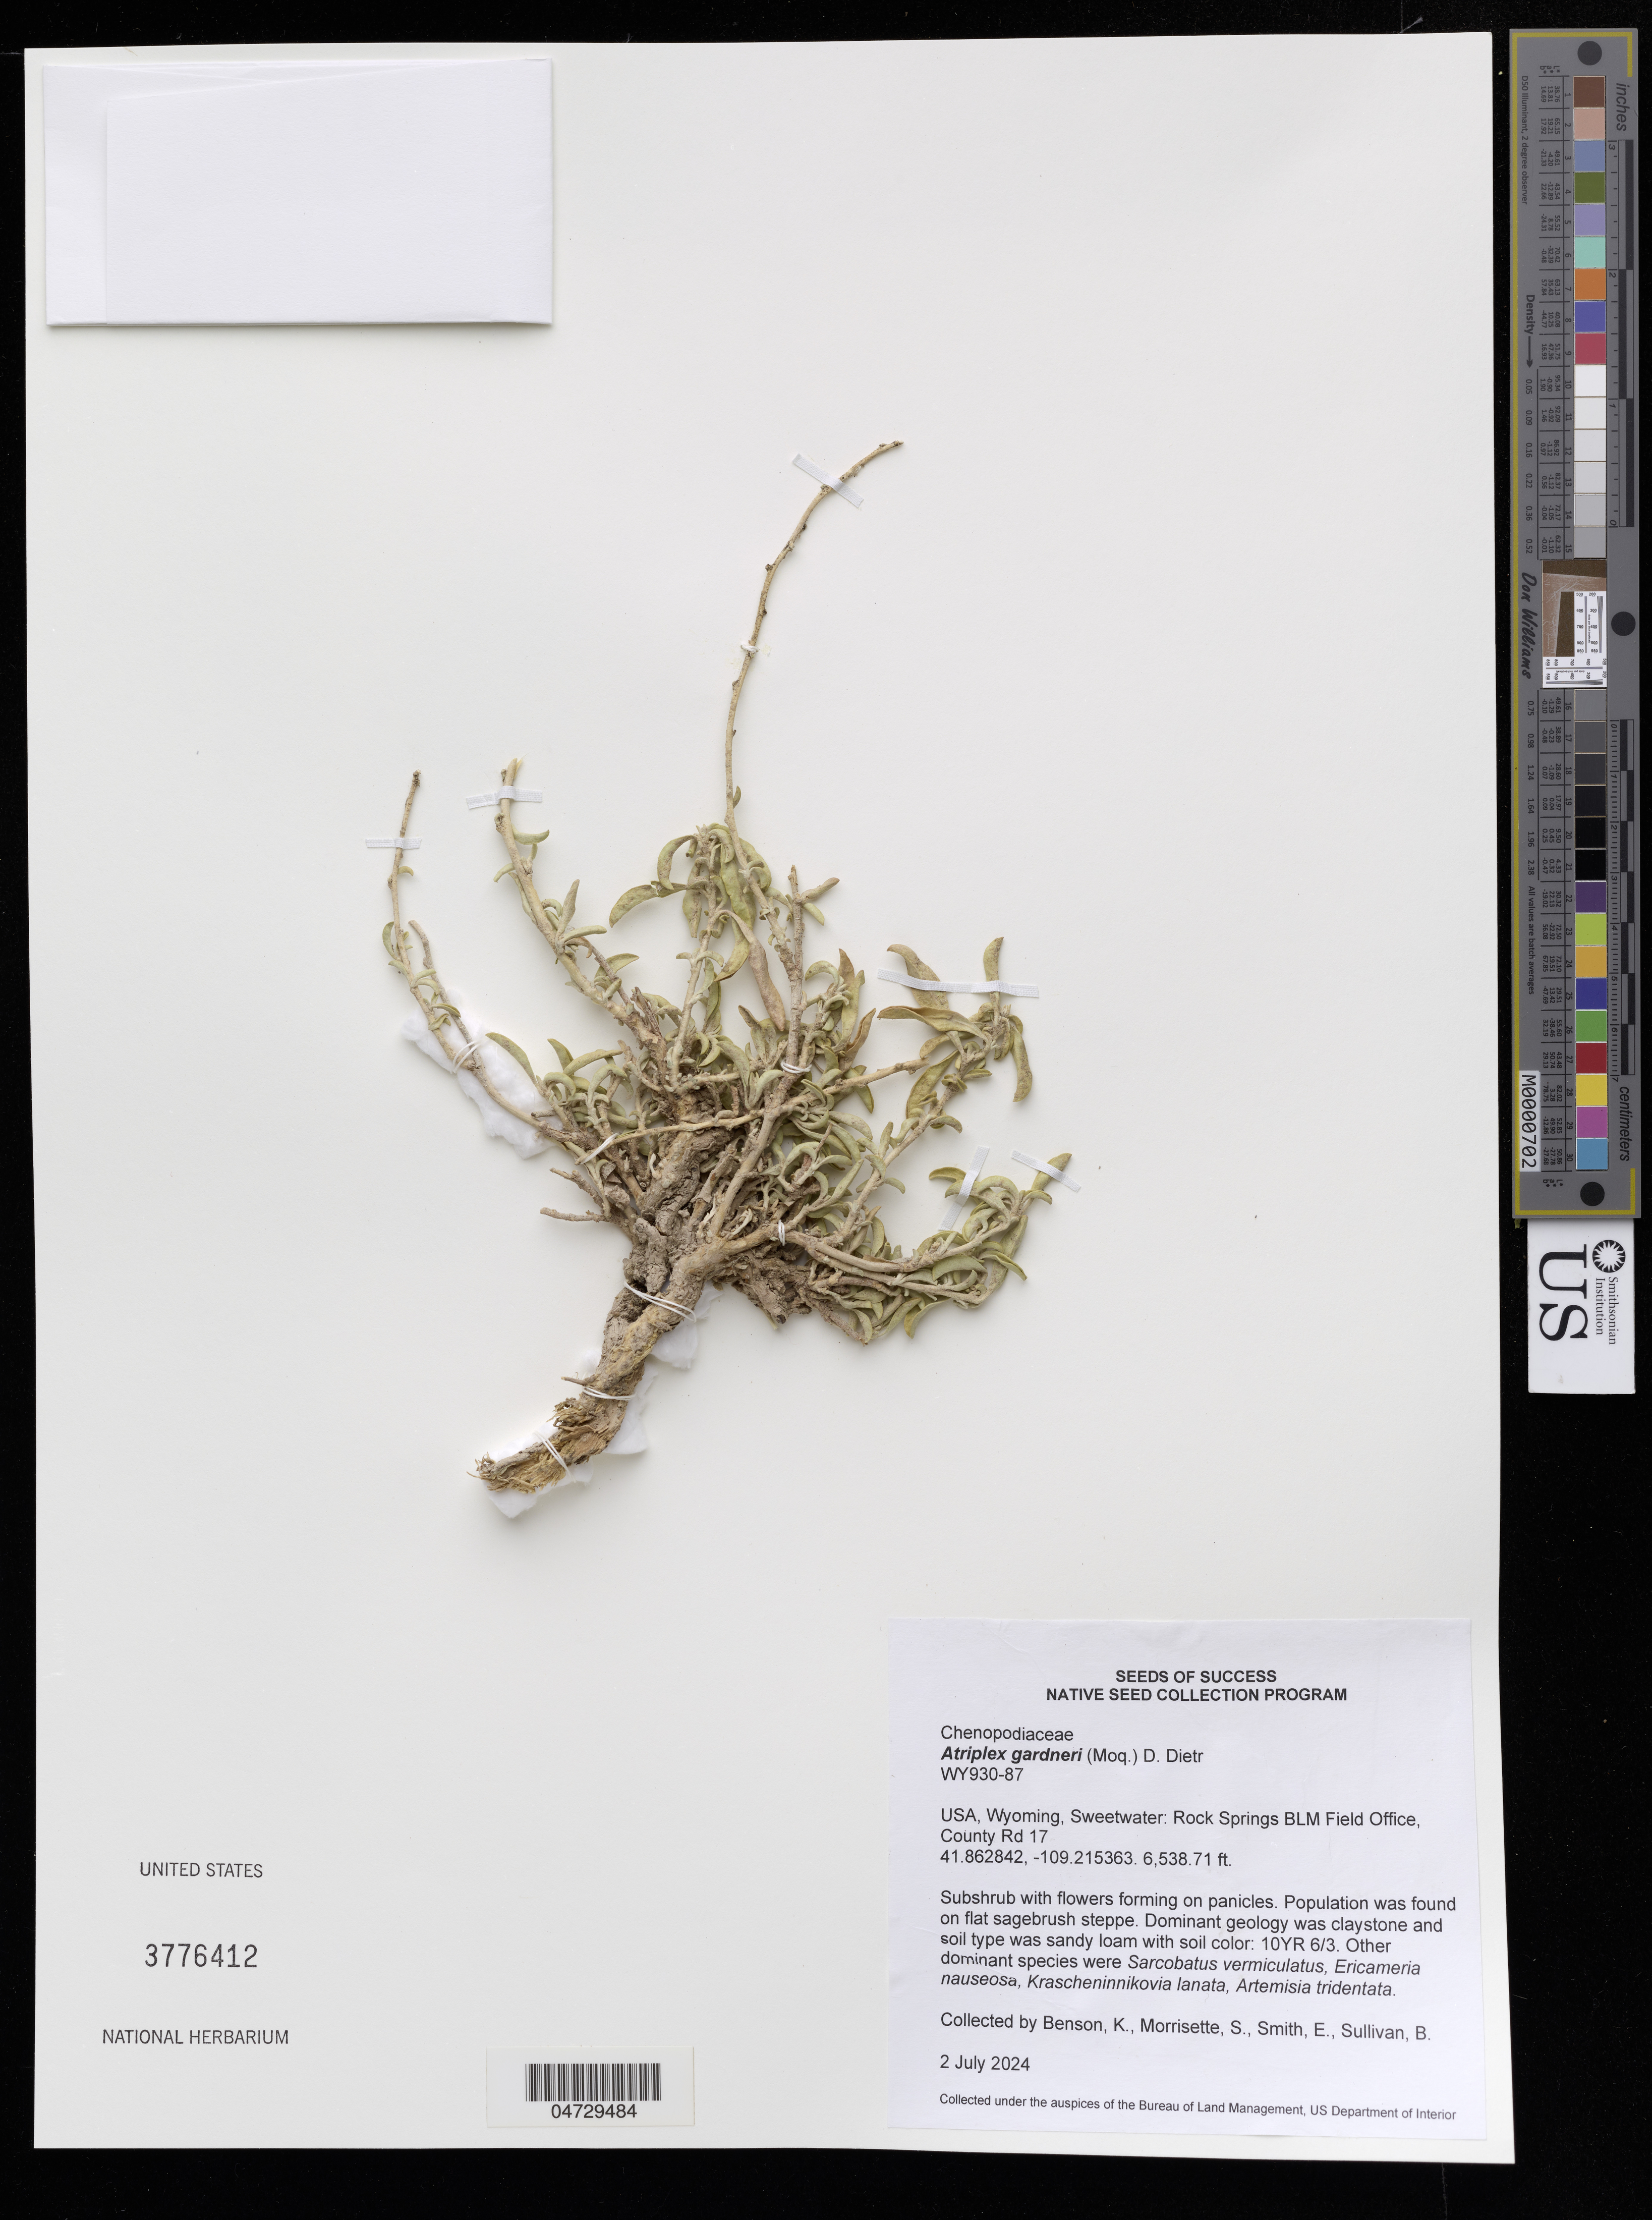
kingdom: Plantae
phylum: Tracheophyta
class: Magnoliopsida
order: Caryophyllales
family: Amaranthaceae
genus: Atriplex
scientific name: Atriplex gardneri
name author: (Moq.) D. Dietr.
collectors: K. Benson, S. Morrisette & E. E. Smith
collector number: WY930-87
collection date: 2024-07-02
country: United States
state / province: Wyoming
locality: Sweetwater: Rock Springs BLM Field Office, County Rd 17.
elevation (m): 1993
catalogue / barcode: US 3776412